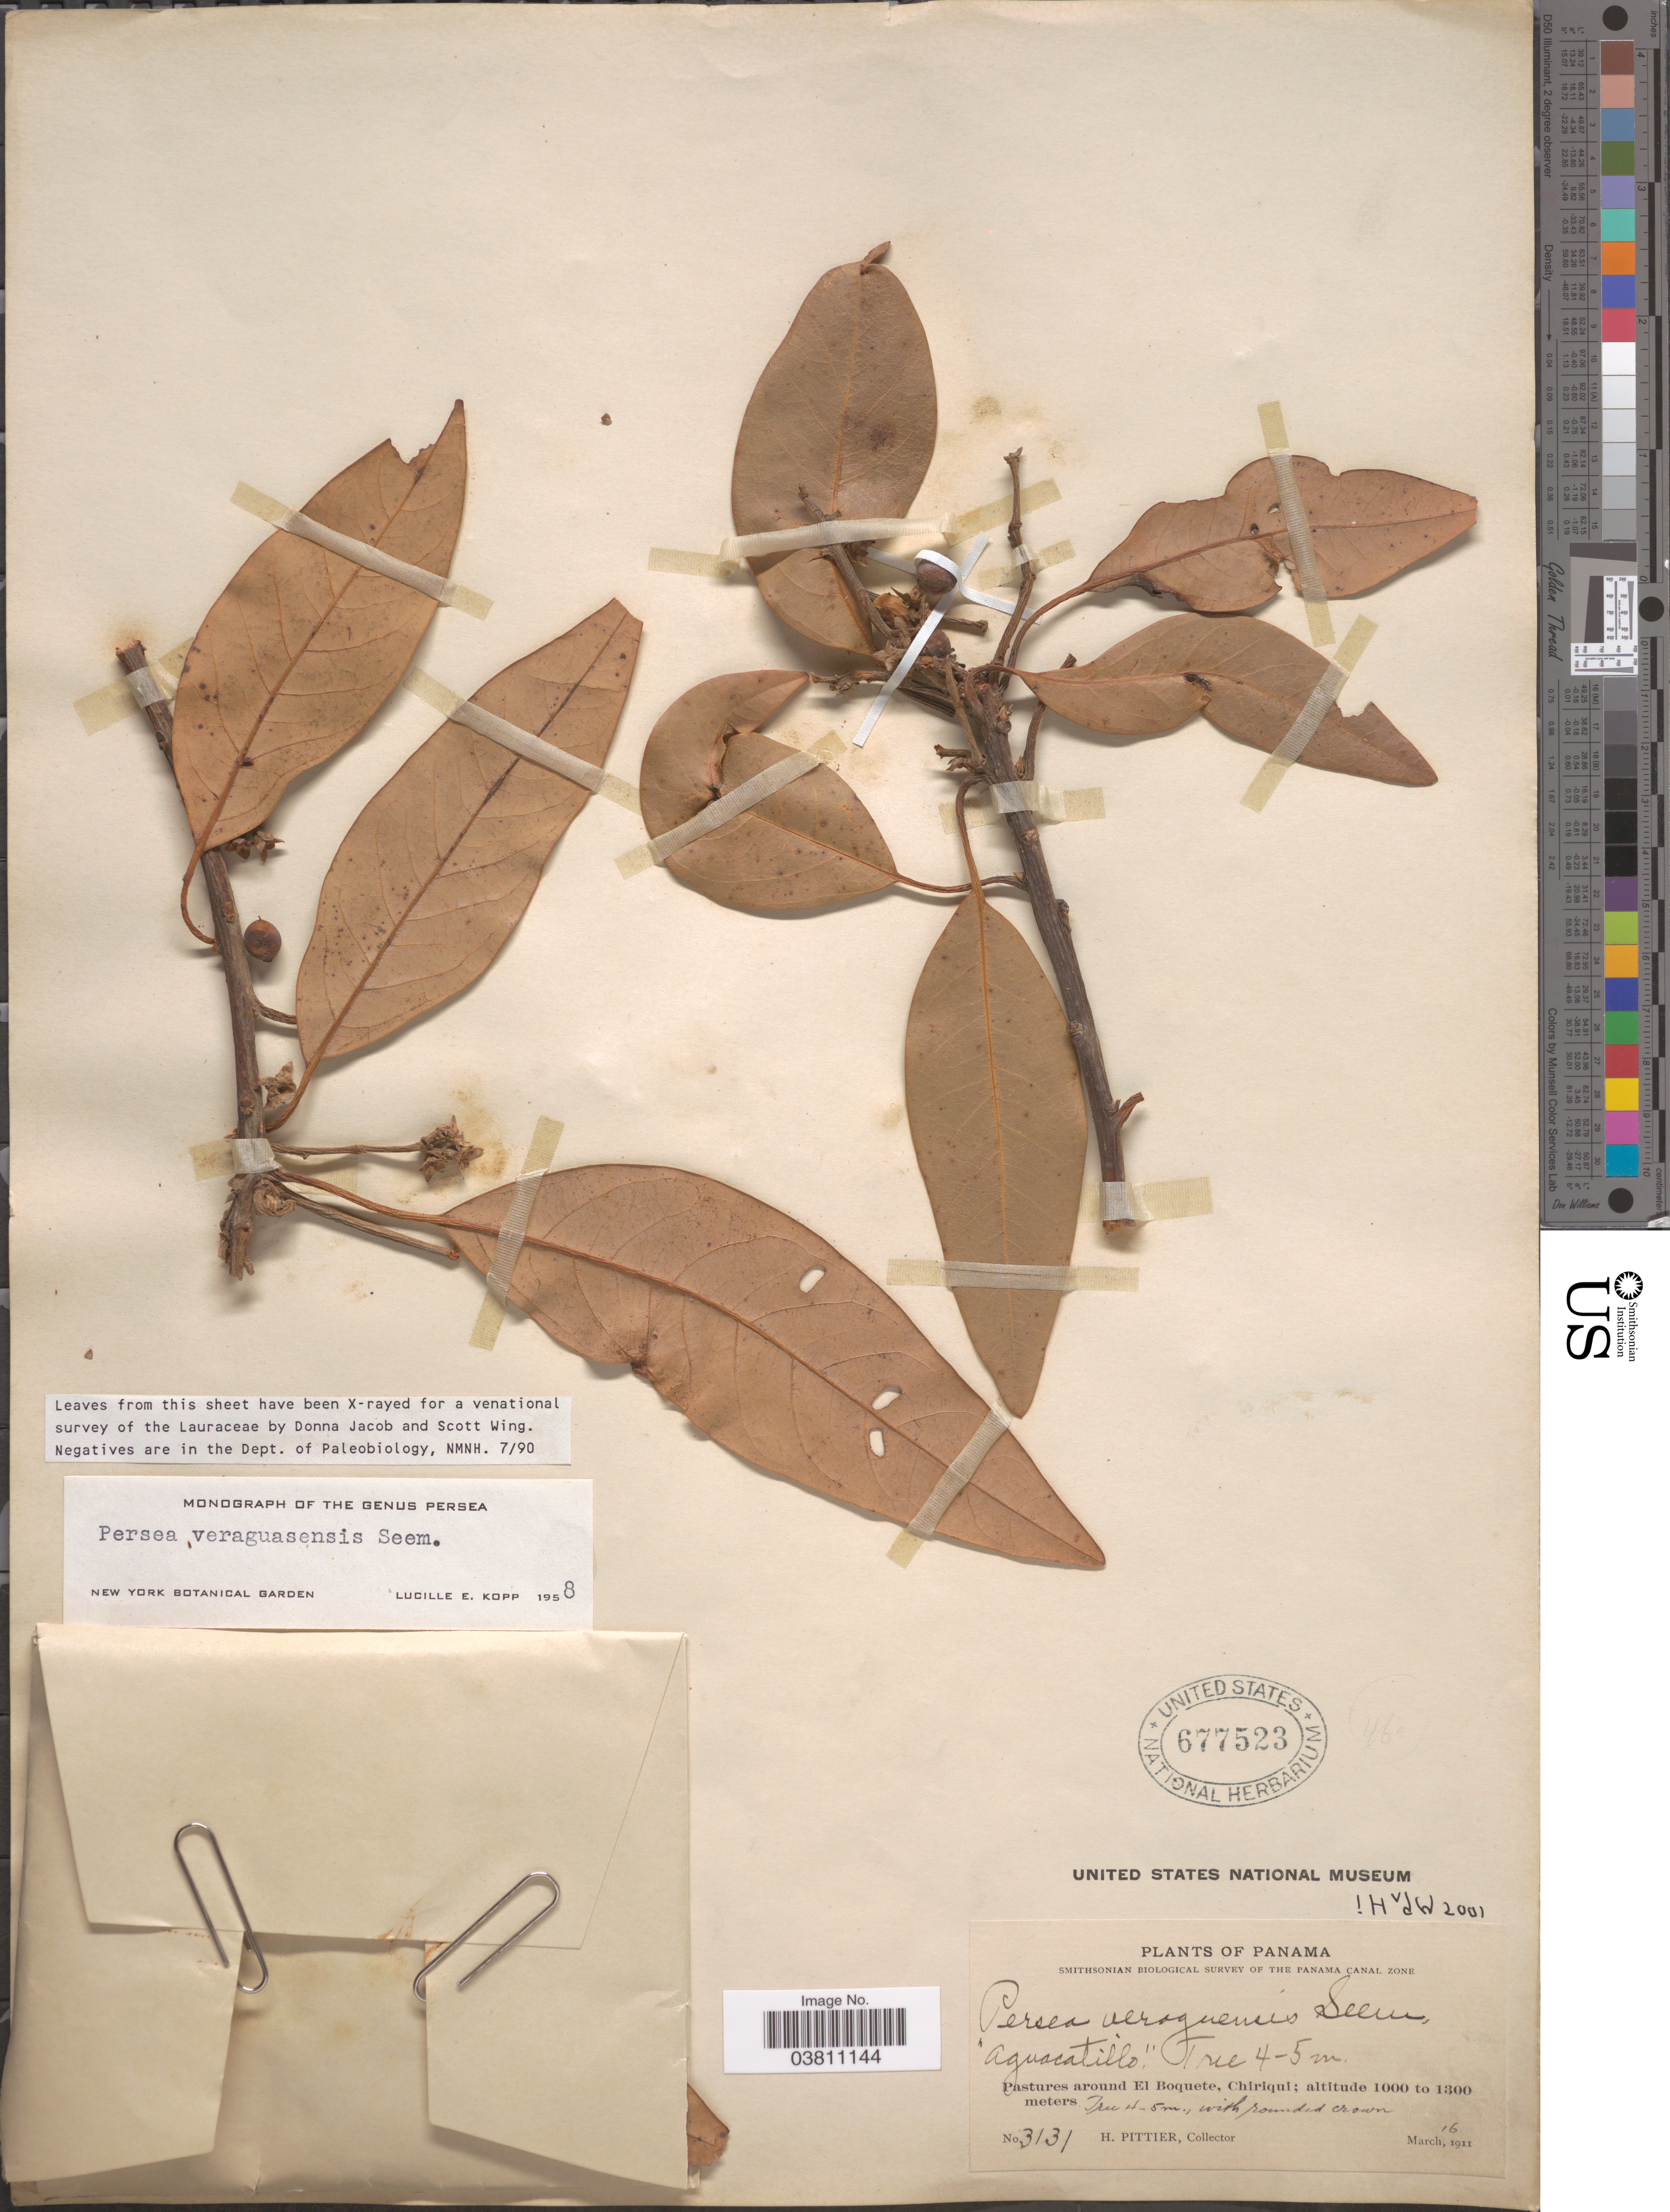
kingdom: Plantae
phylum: Tracheophyta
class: Magnoliopsida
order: Laurales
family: Lauraceae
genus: Persea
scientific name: Persea veraguasensis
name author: Seem.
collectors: H. F. Pittier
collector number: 3131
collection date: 1911-03-16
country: Panama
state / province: Chiriqui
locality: The Panama Canal Zone. Around El Boquete.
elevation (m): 1000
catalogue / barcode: US 677523